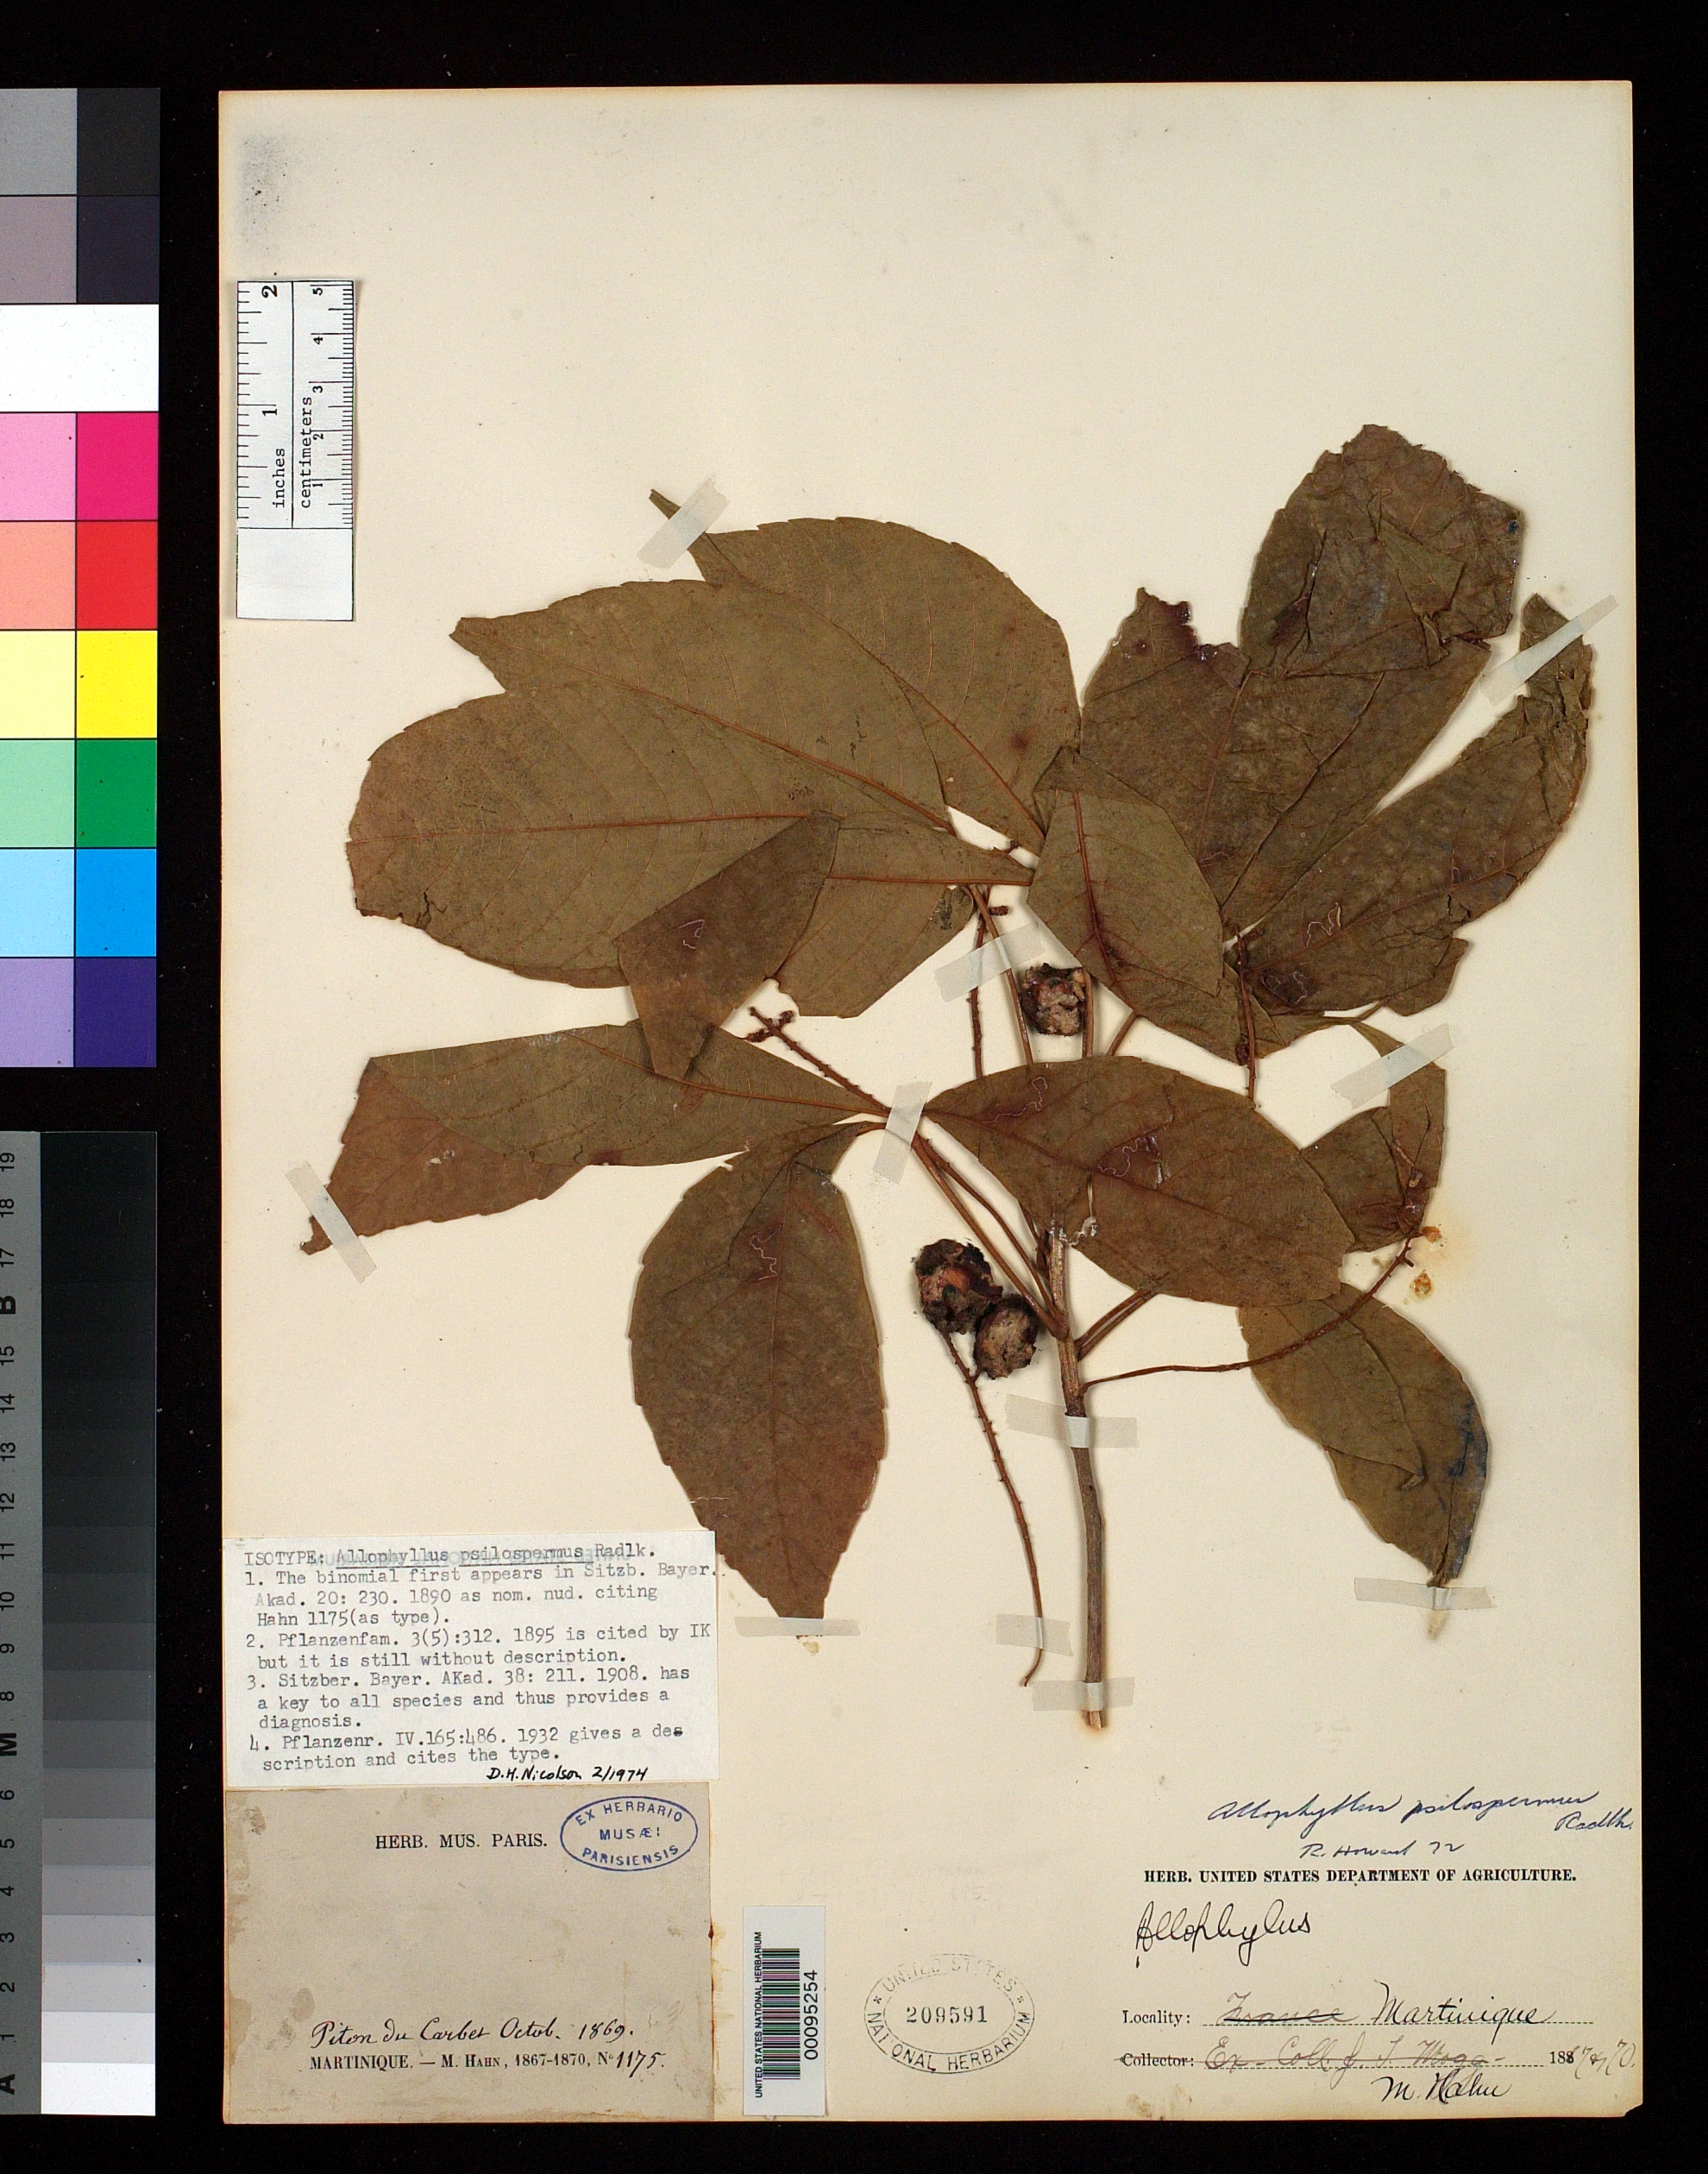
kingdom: Plantae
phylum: Tracheophyta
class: Magnoliopsida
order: Sapindales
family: Sapindaceae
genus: Allophylus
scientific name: Allophylus psilospermus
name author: Radlk.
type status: Isotype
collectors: L. Hahn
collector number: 1175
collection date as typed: Oct 1869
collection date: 1869-10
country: Martinique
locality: Piton du Carbes.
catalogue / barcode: US 209591